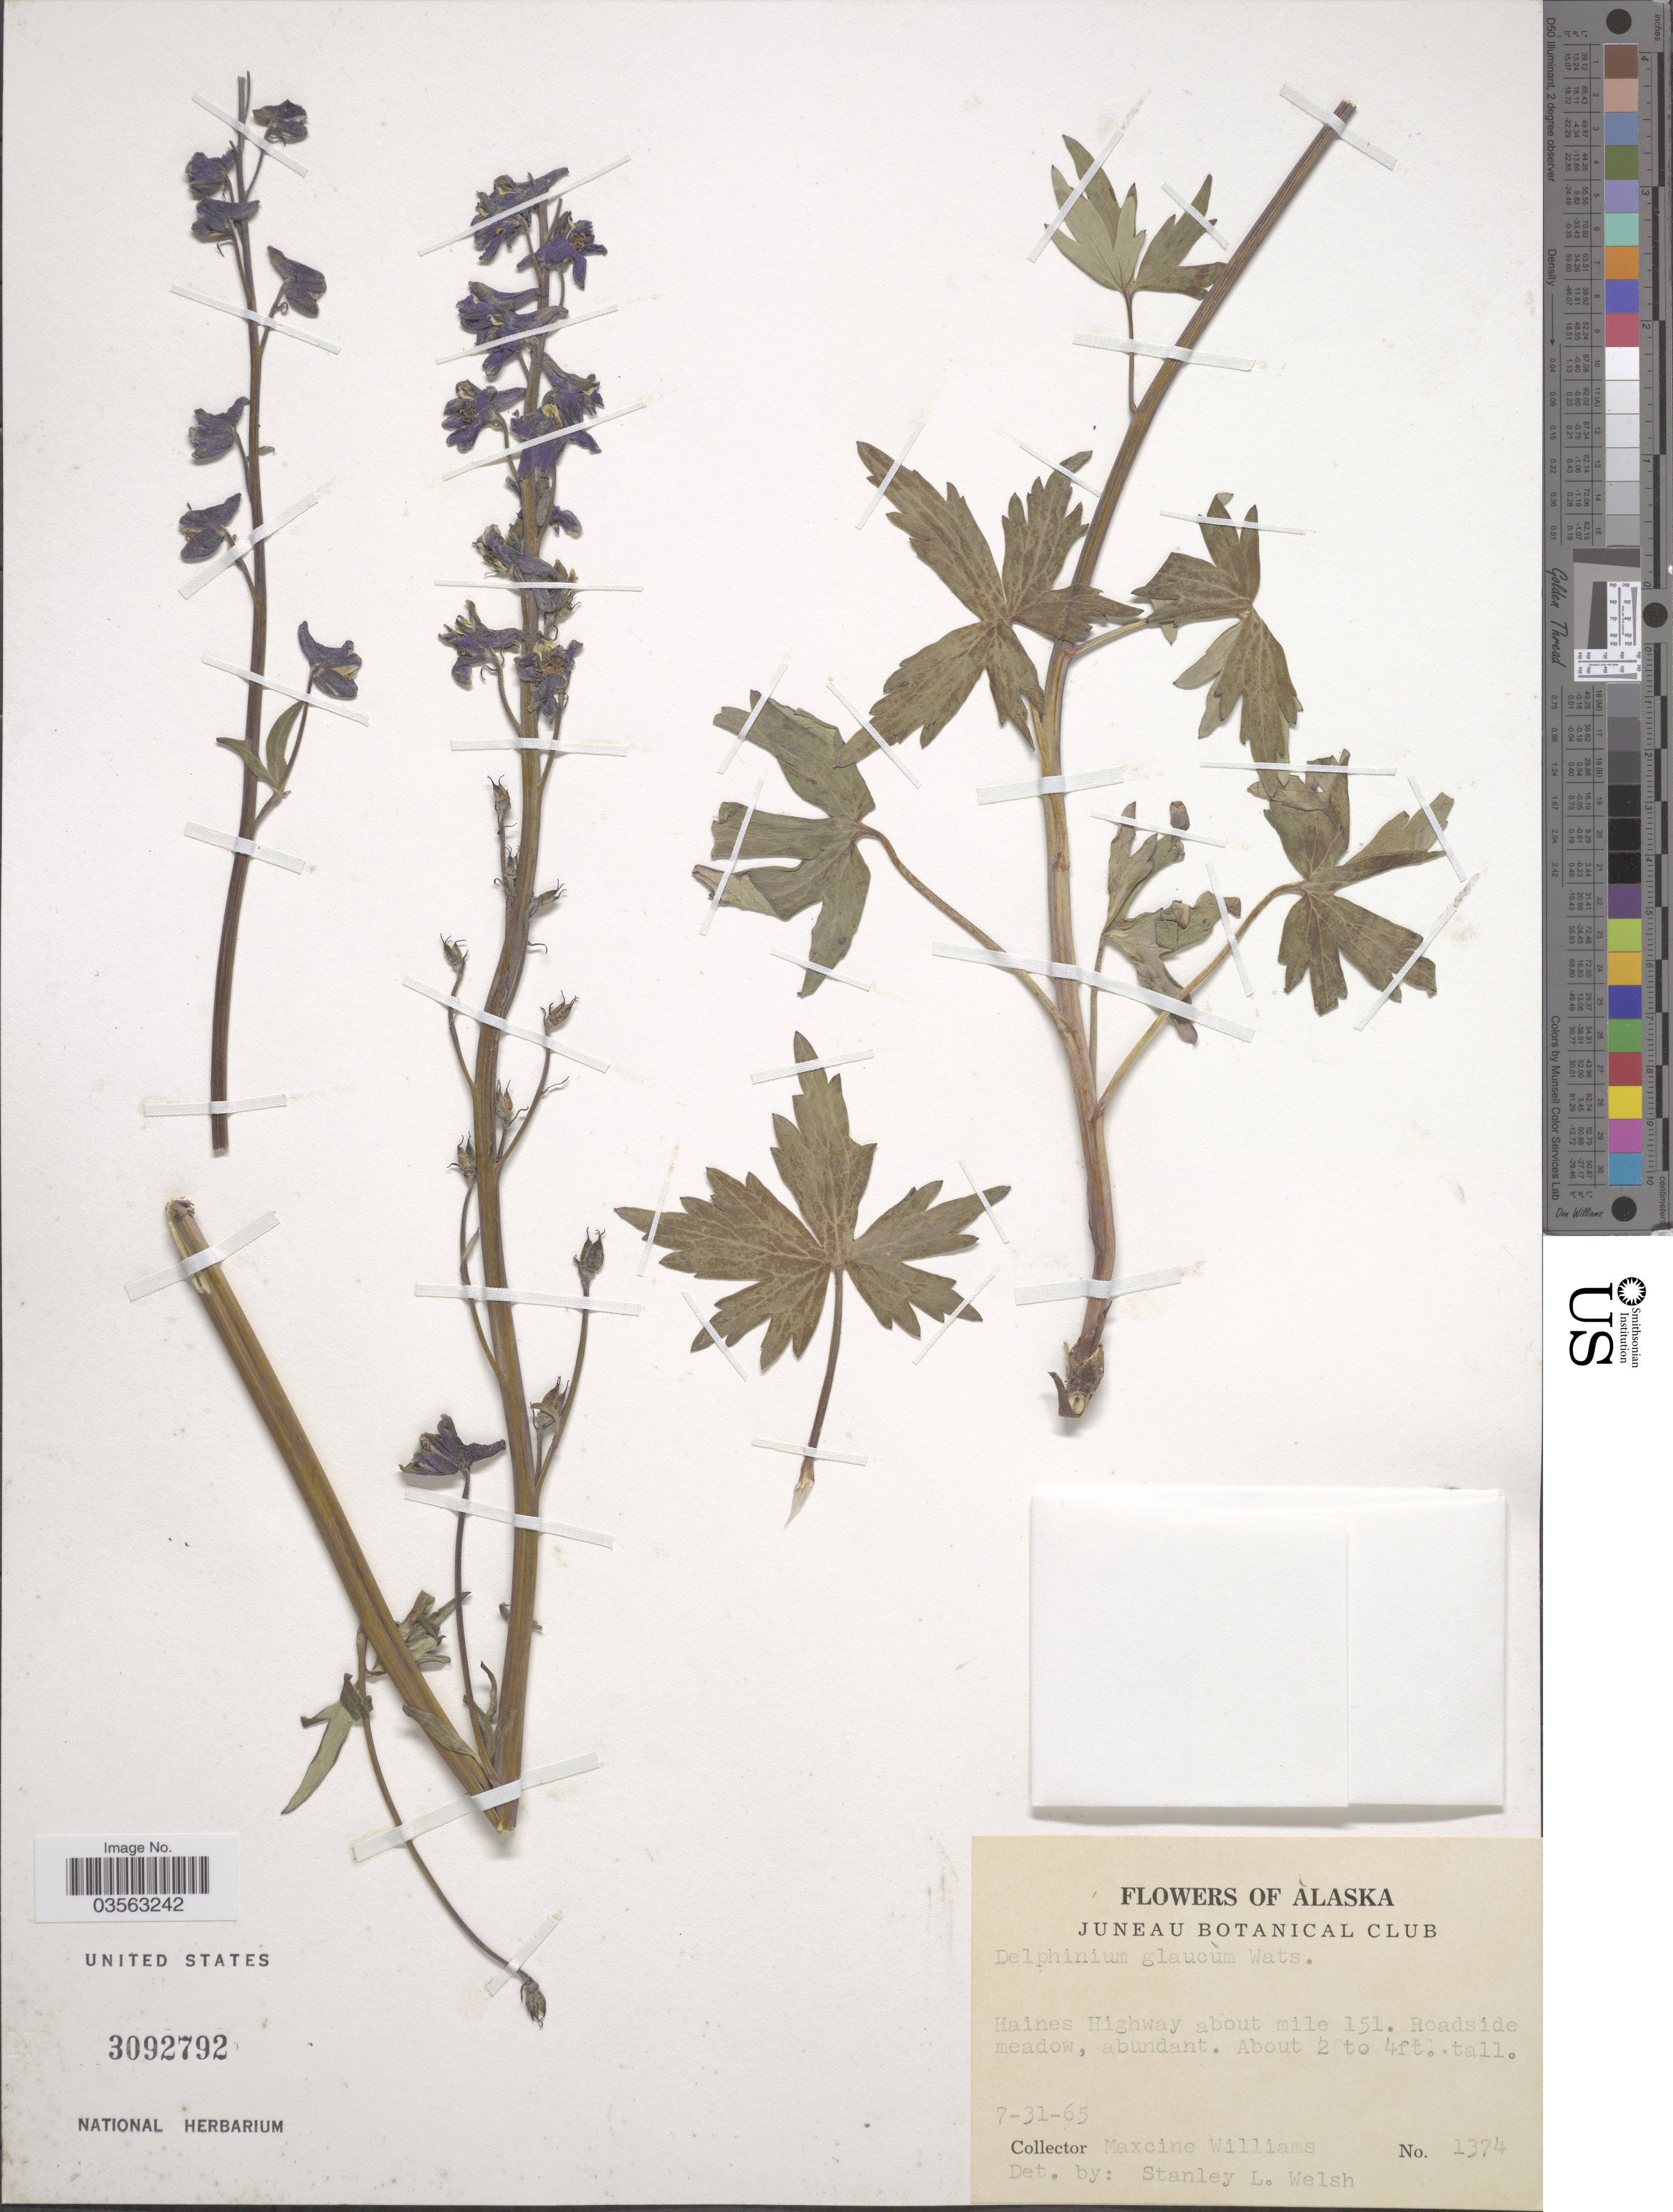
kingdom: Plantae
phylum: Tracheophyta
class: Magnoliopsida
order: Ranunculales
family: Ranunculaceae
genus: Delphinium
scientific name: Delphinium glaucum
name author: S. Watson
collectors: M. Williams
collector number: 1374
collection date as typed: Transcribed d/m/y: 31/7/65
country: United States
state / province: Alaska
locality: Juneau Botanical Club [unsure placement] Haines Highway about mile 151.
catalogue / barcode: US 3092792